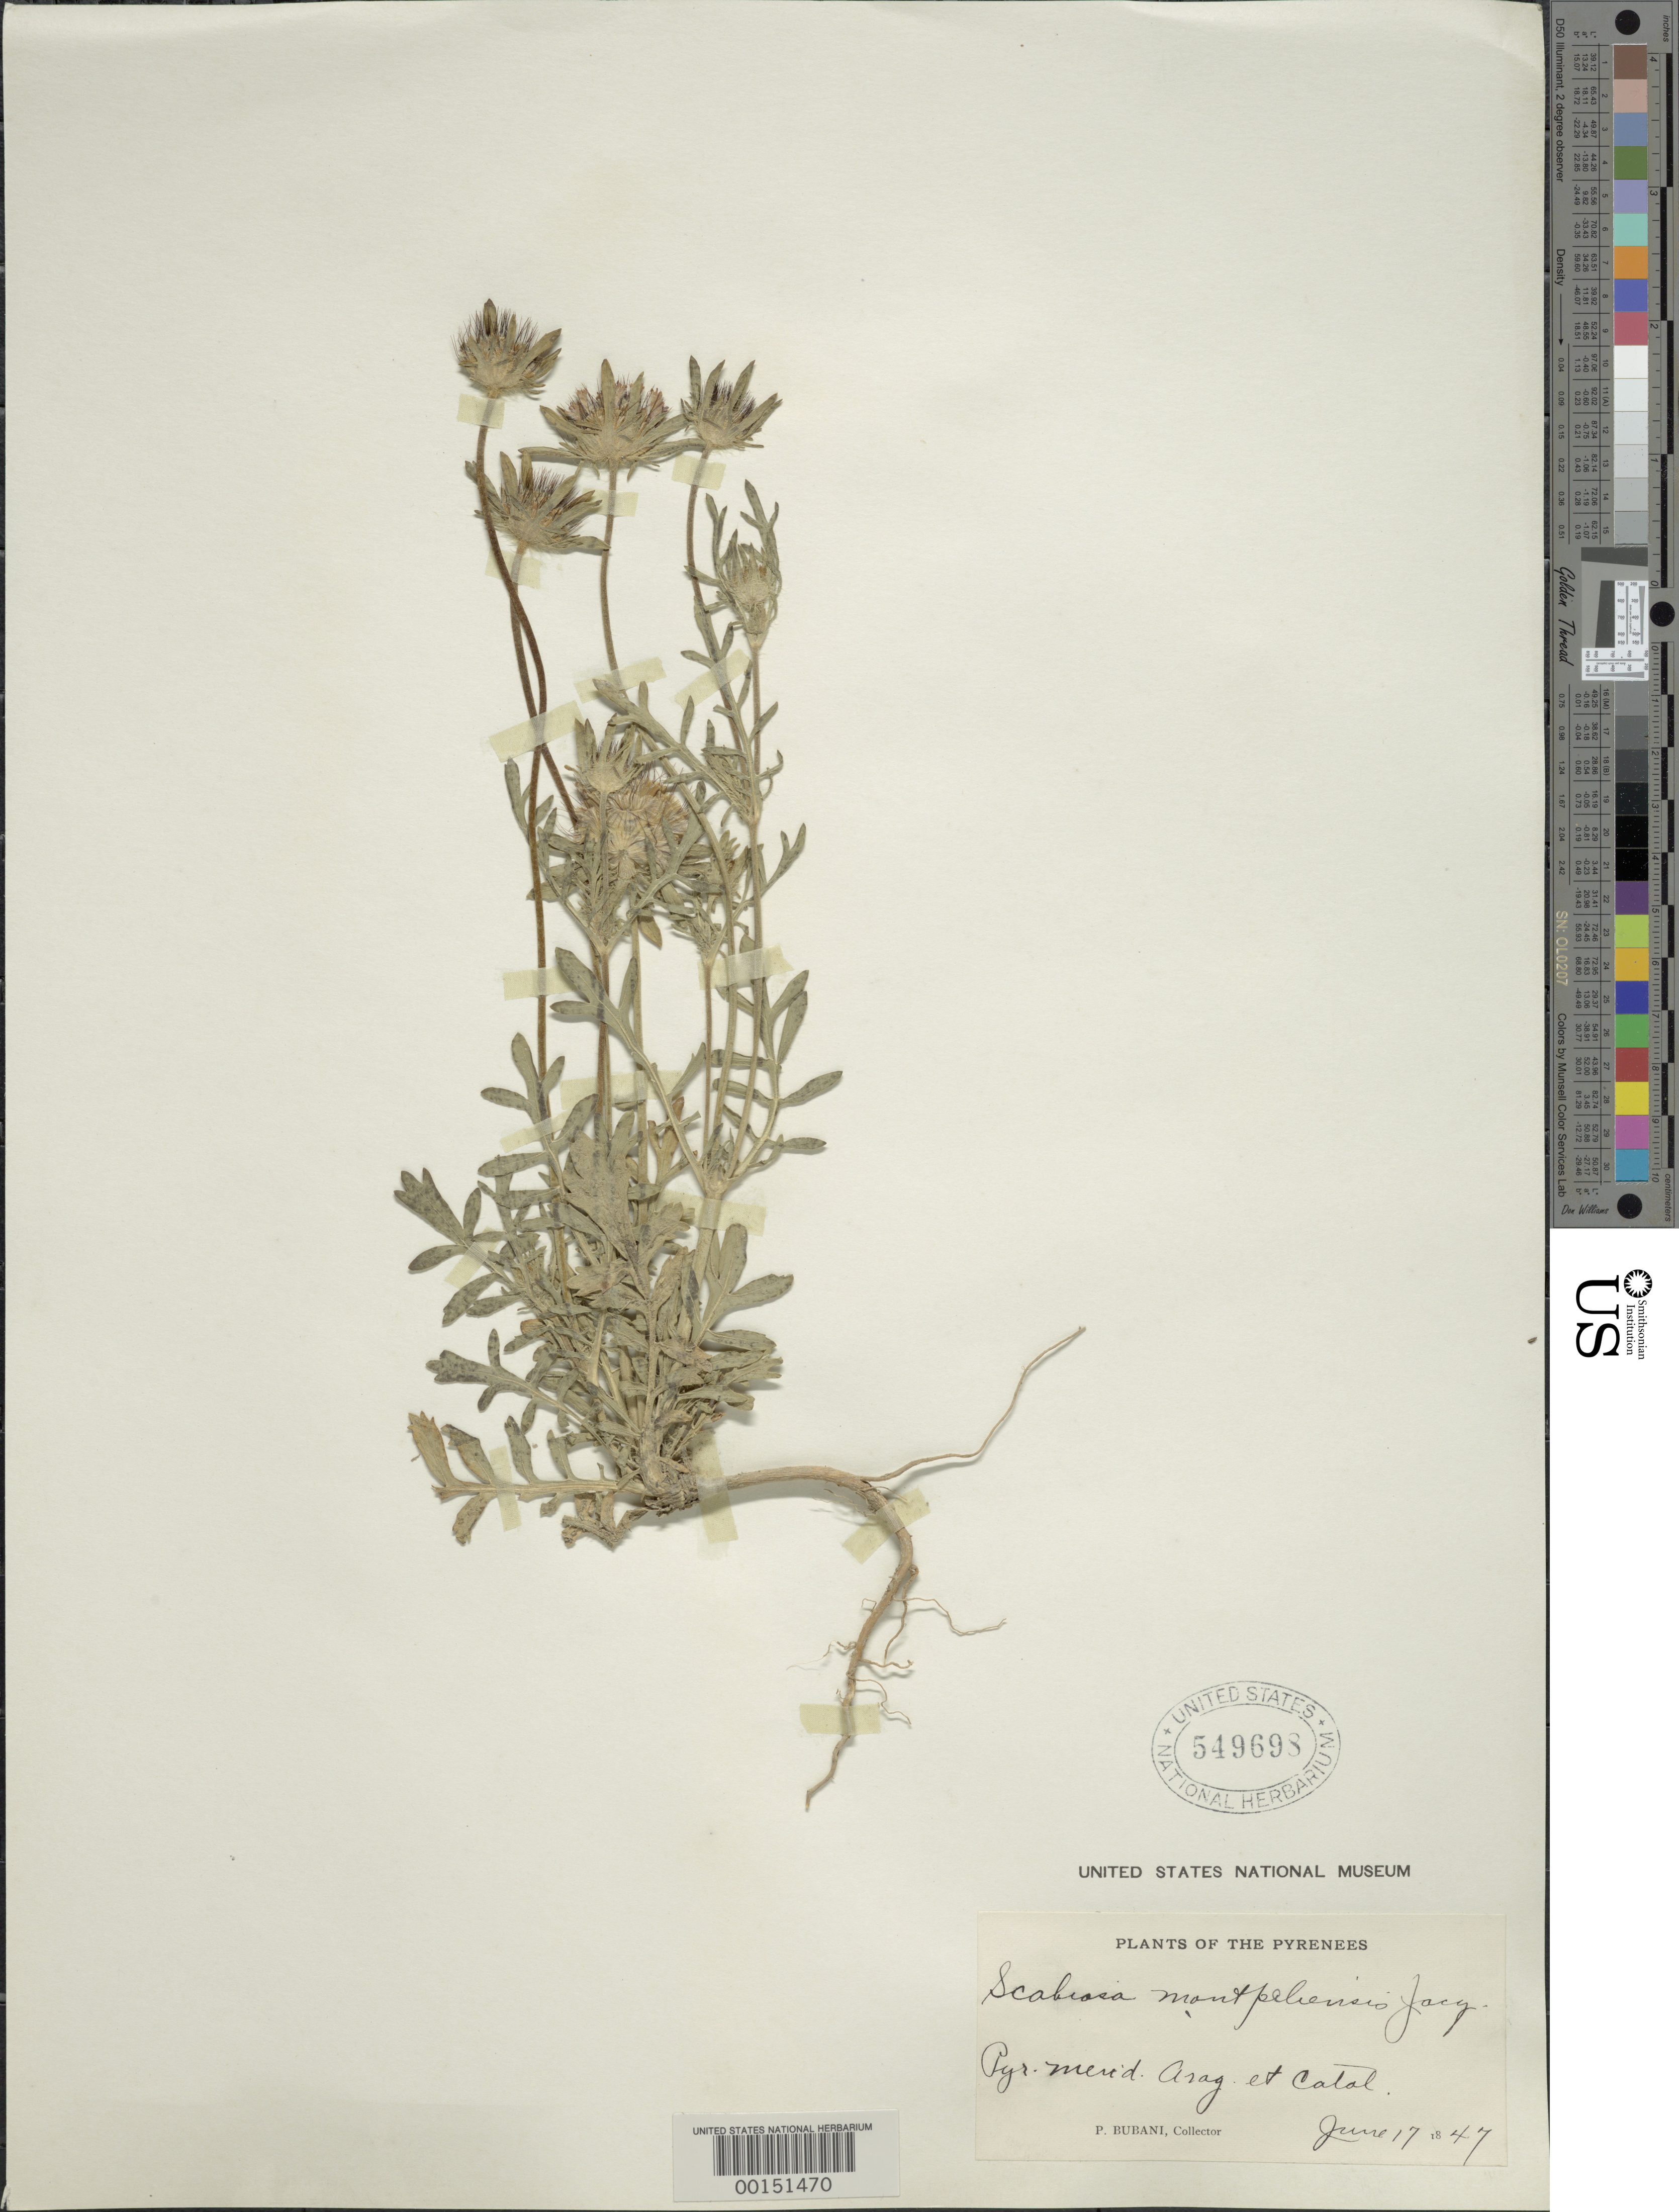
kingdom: Plantae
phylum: Tracheophyta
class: Magnoliopsida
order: Dipsacales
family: Caprifoliaceae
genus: Scabiosa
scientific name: Scabiosa monspeliensis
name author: Jacq.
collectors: P. Bubani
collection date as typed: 17 Jun 1847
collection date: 1847-06-17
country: Spain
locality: Pyrenees, between Arag and Catal.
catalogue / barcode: US 549698